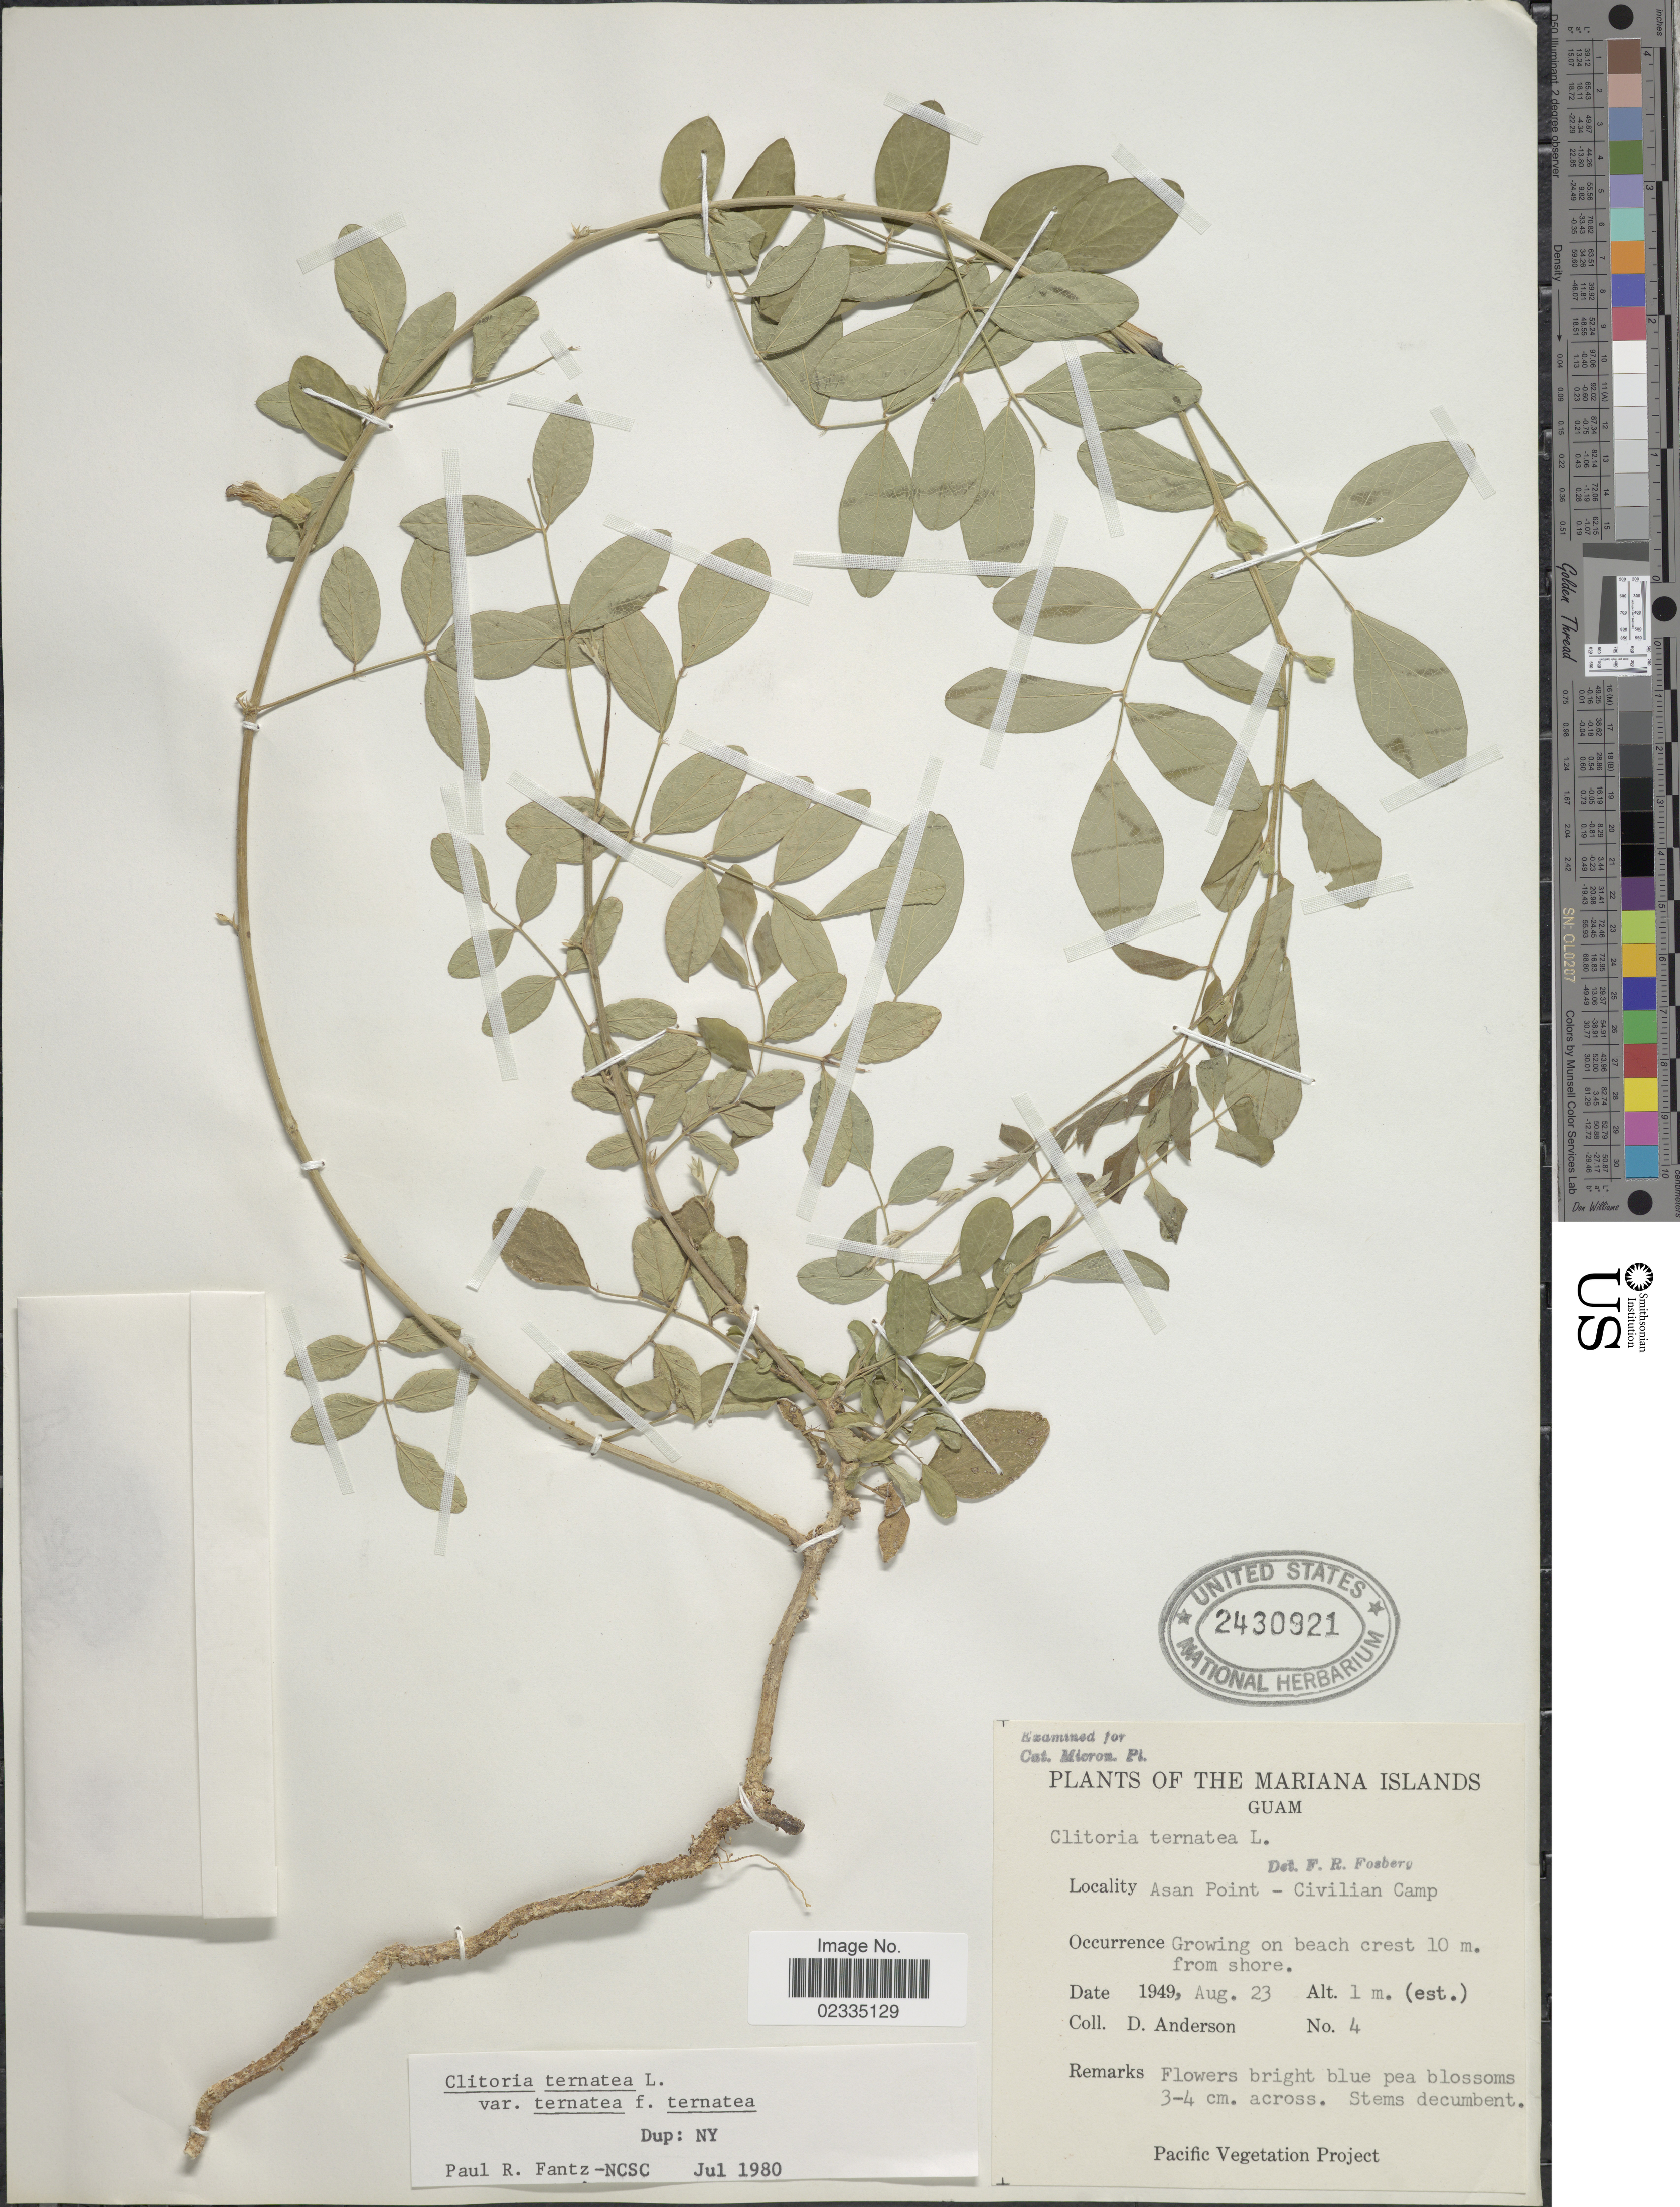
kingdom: Plantae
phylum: Tracheophyta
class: Magnoliopsida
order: Fabales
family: Fabaceae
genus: Clitoria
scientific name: Clitoria ternatea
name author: L.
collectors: D. Anderson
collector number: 4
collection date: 1949-08-23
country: Guam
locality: The Mariana Islands, Asan Point - Civilian Camp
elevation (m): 1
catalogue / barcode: US 2430921